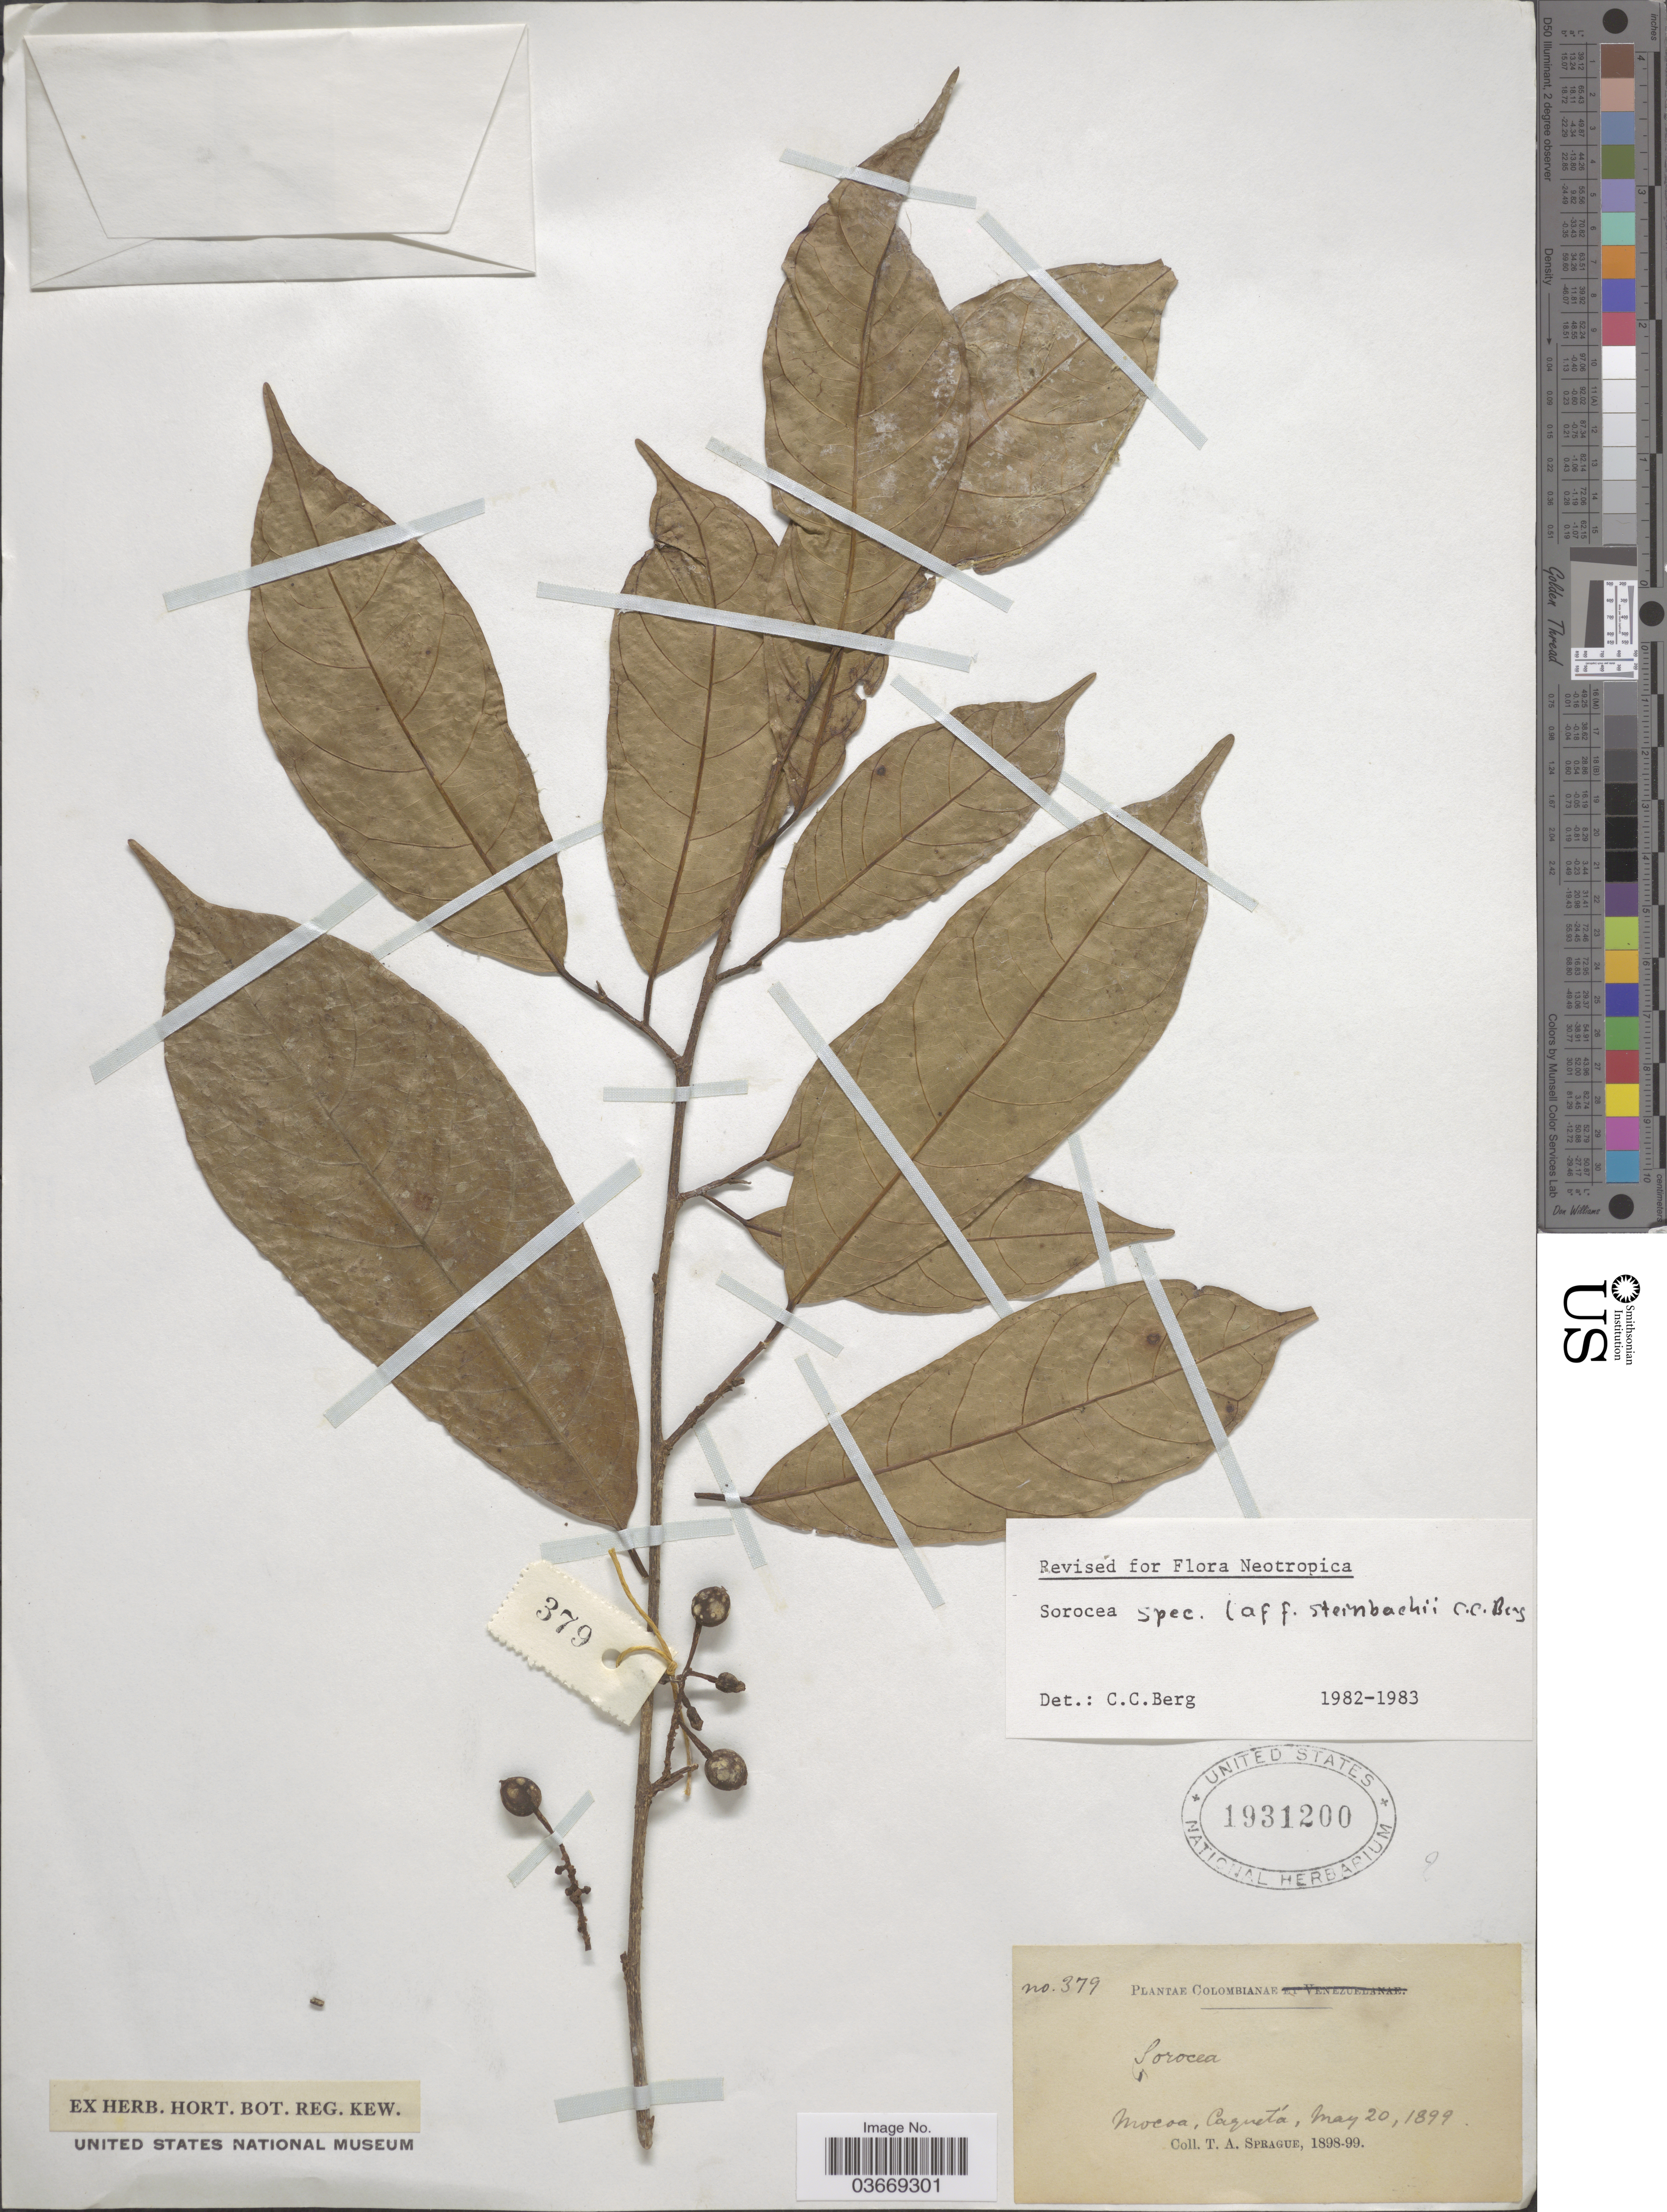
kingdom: Plantae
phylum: Tracheophyta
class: Magnoliopsida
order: Rosales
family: Moraceae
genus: Sorocea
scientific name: Sorocea steinbachii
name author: C.C. Berg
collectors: T. A. Sprague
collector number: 379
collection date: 1899-05-20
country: Colombia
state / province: Caquetá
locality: Mocoa.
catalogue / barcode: US 1931200